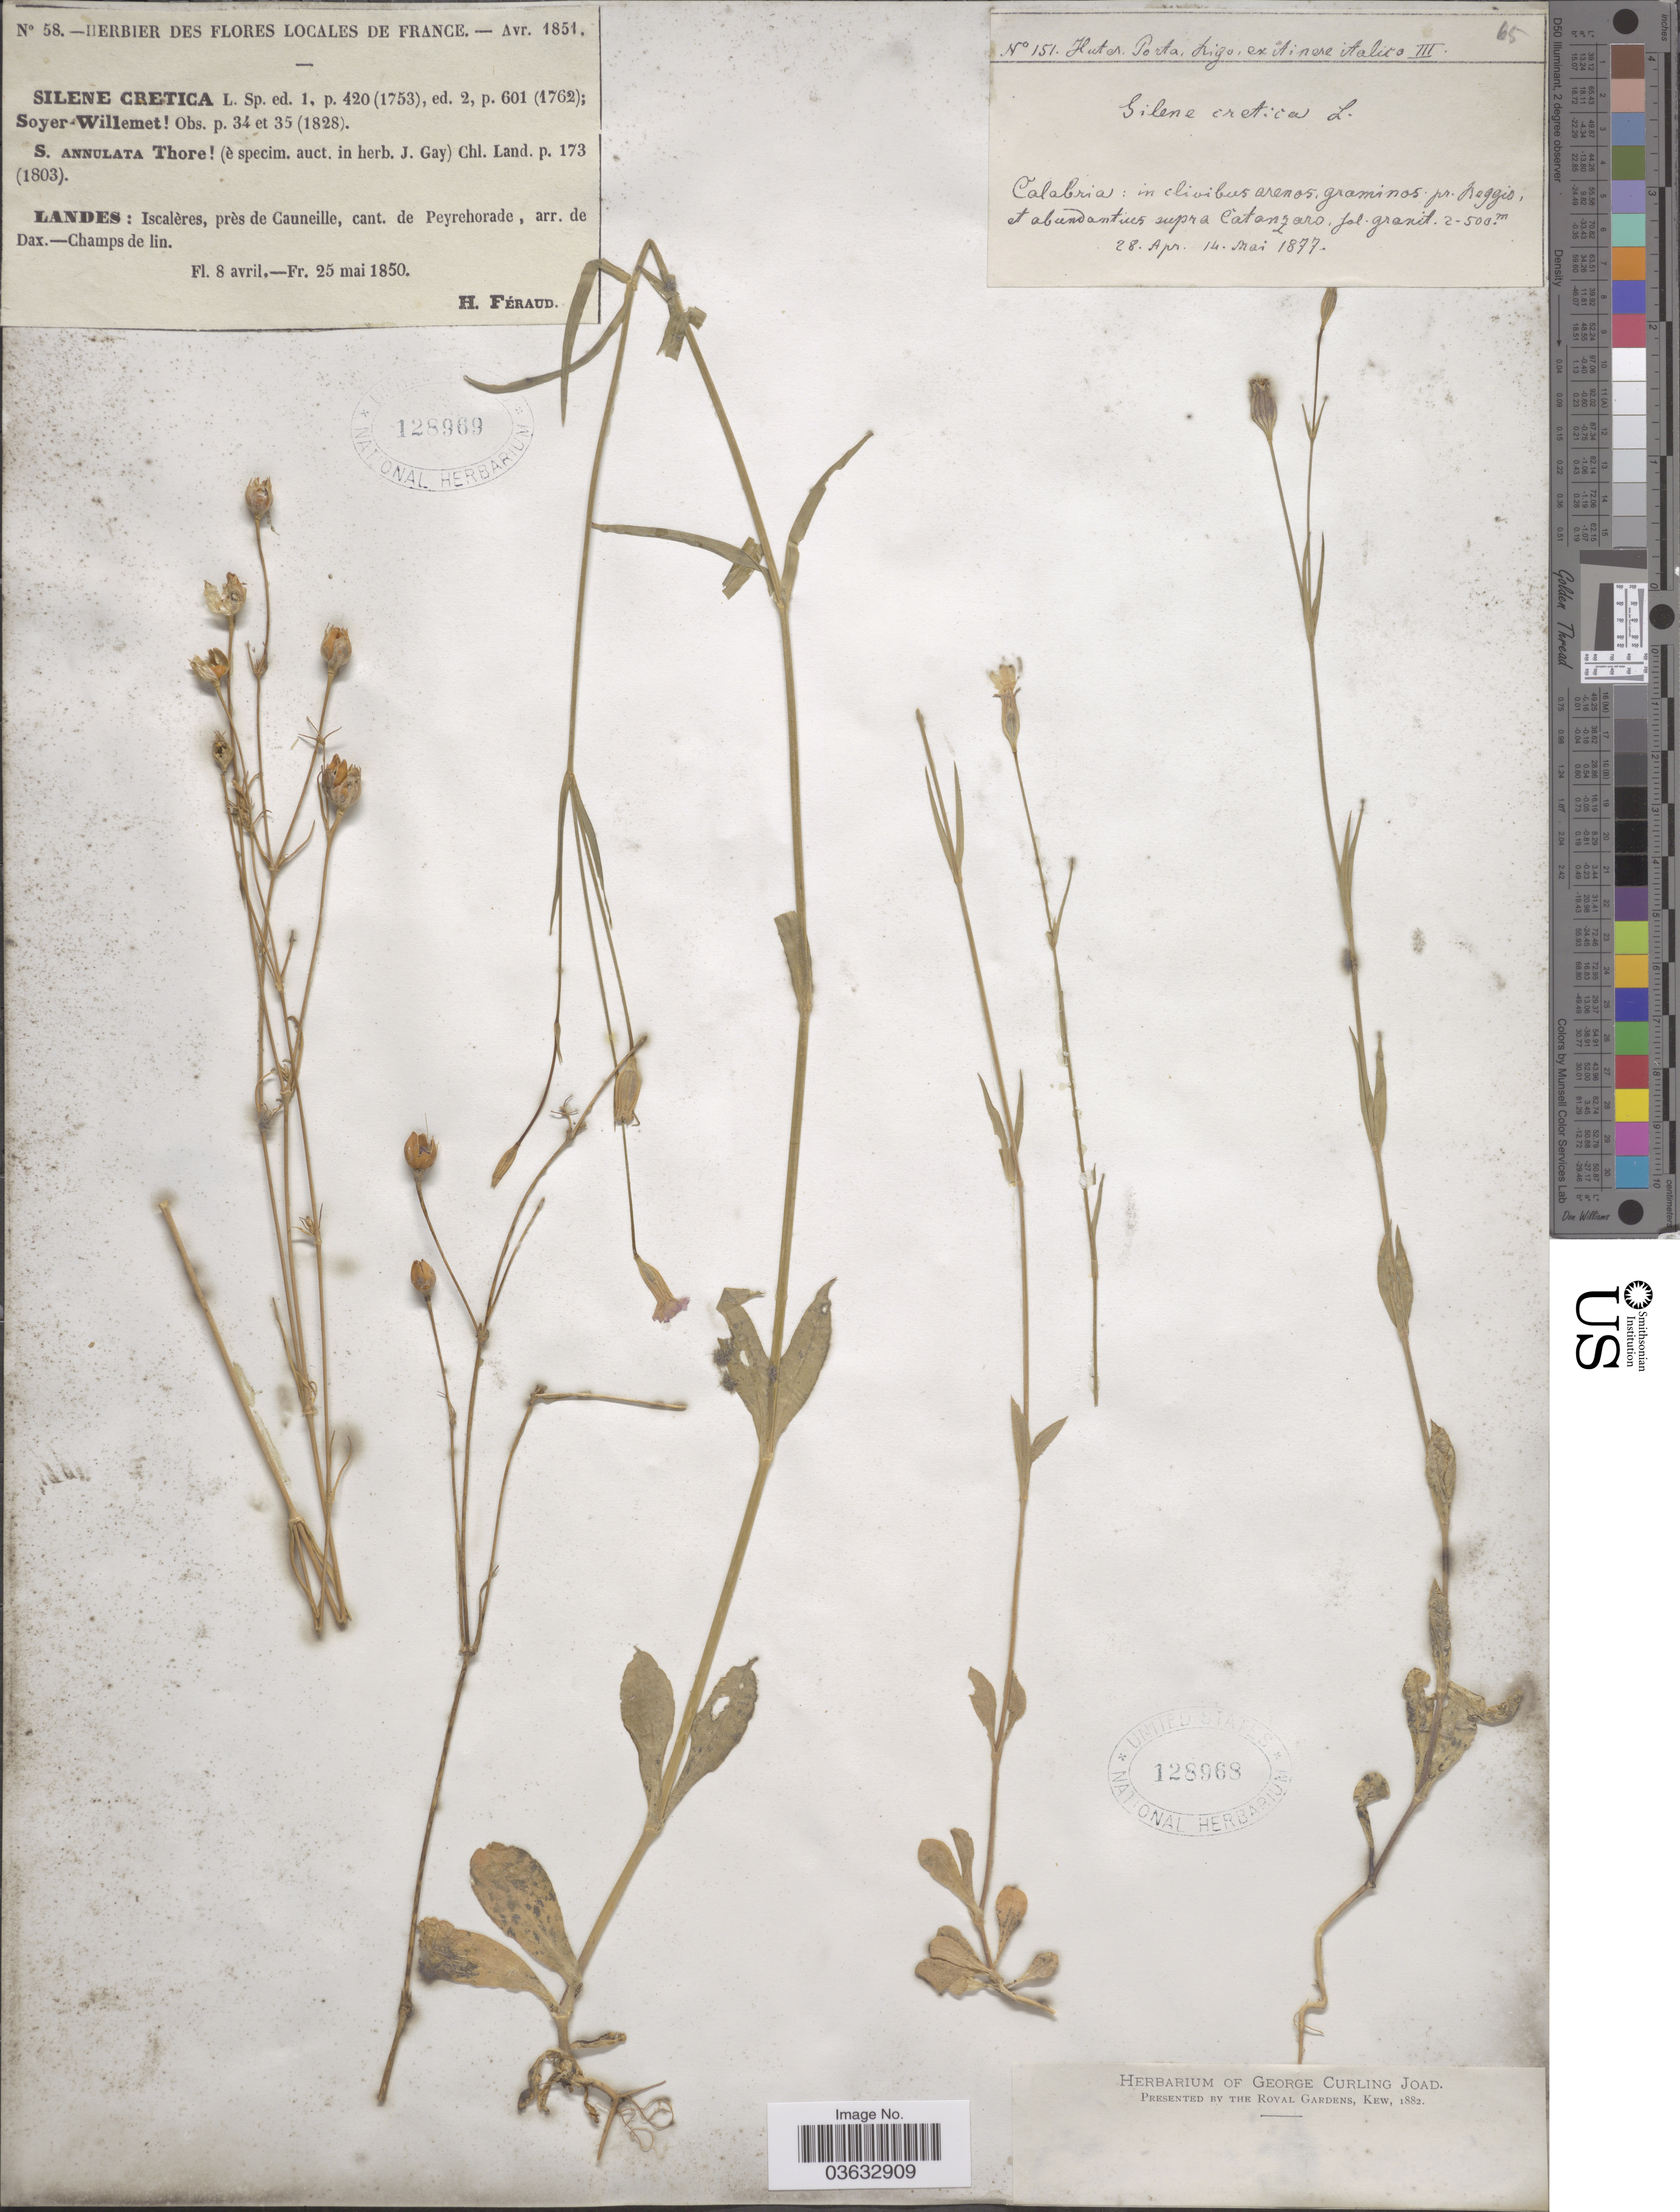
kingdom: Plantae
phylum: Tracheophyta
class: Magnoliopsida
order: Caryophyllales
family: Caryophyllaceae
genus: Silene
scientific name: Silene cretica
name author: L.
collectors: H. Feraud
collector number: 58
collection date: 1850-04-08/1850-05-25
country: France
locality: Landes: Iscalères, près de Cauneille, cant. de Peyrehorade, arr. de Dax. - Champs de lin.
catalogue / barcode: US 128969-2